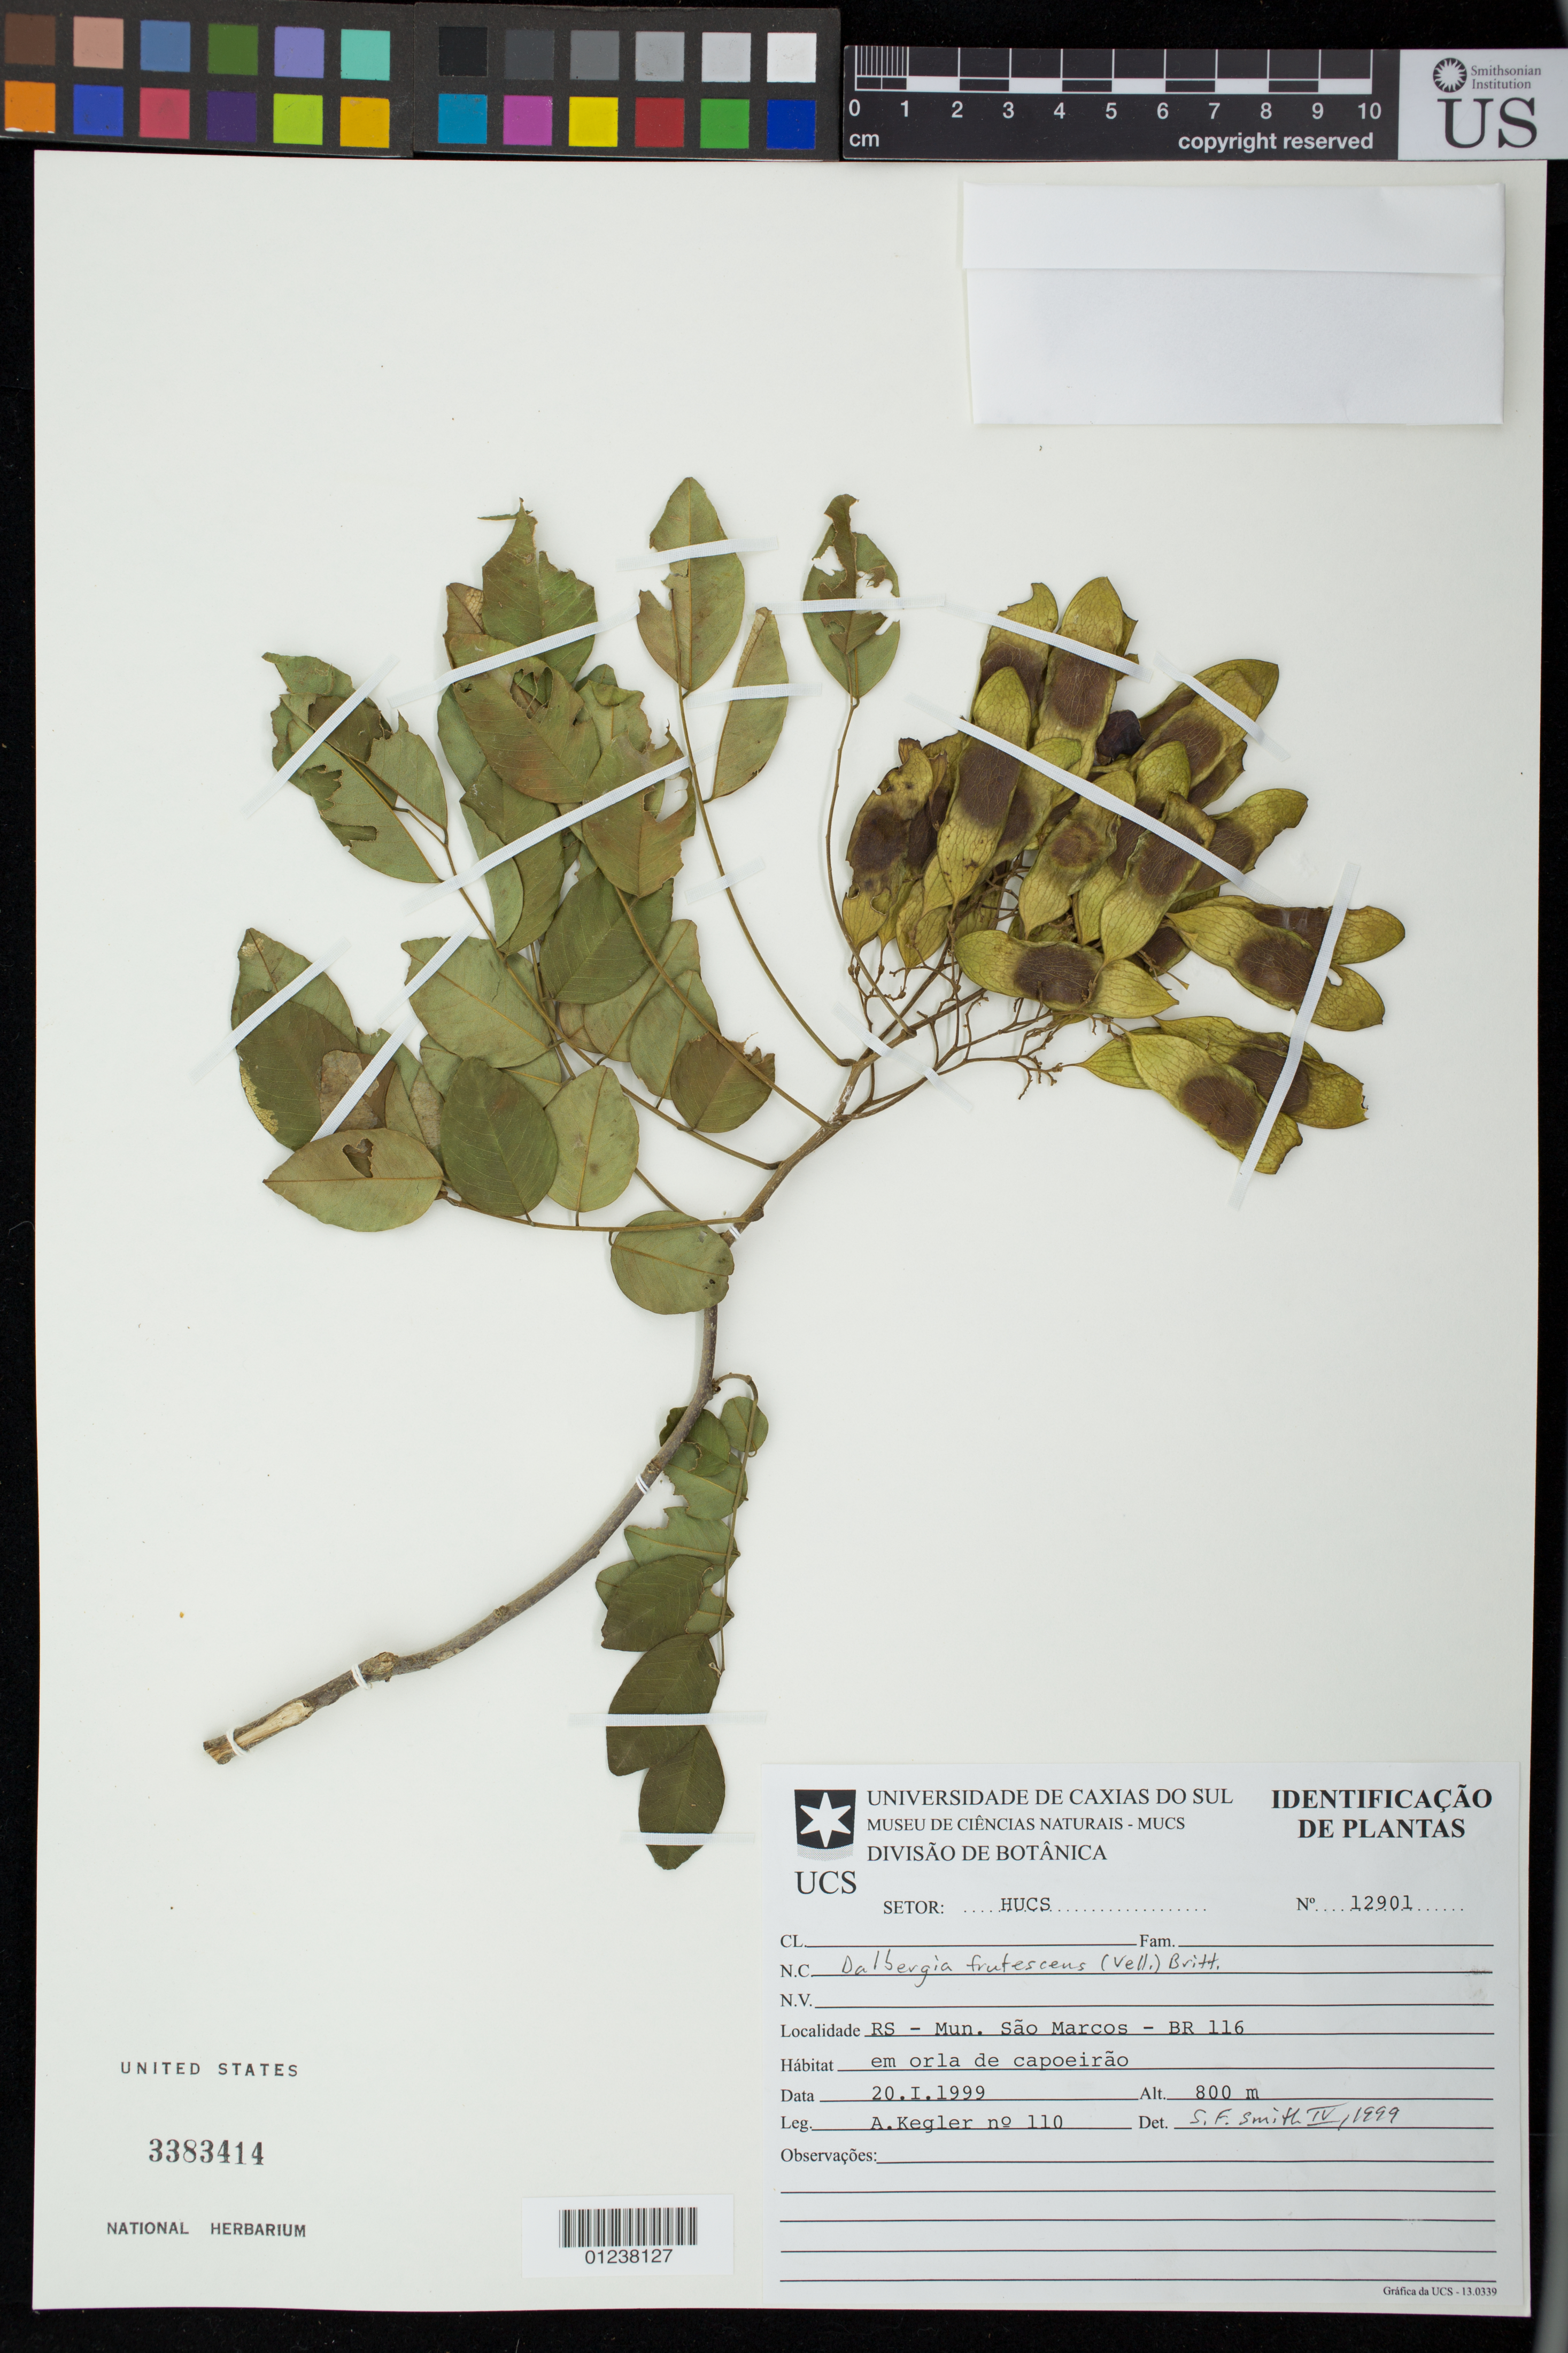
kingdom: Plantae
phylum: Tracheophyta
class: Magnoliopsida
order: Fabales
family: Fabaceae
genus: Dalbergia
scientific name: Dalbergia frutescens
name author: (Vell.) Britton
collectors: A. Kegler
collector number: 110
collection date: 1999-01-20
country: Brazil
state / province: Rio Grande do Sul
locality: RS - Mun. Sao Marcos - BR 116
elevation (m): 800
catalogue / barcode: US 3383414